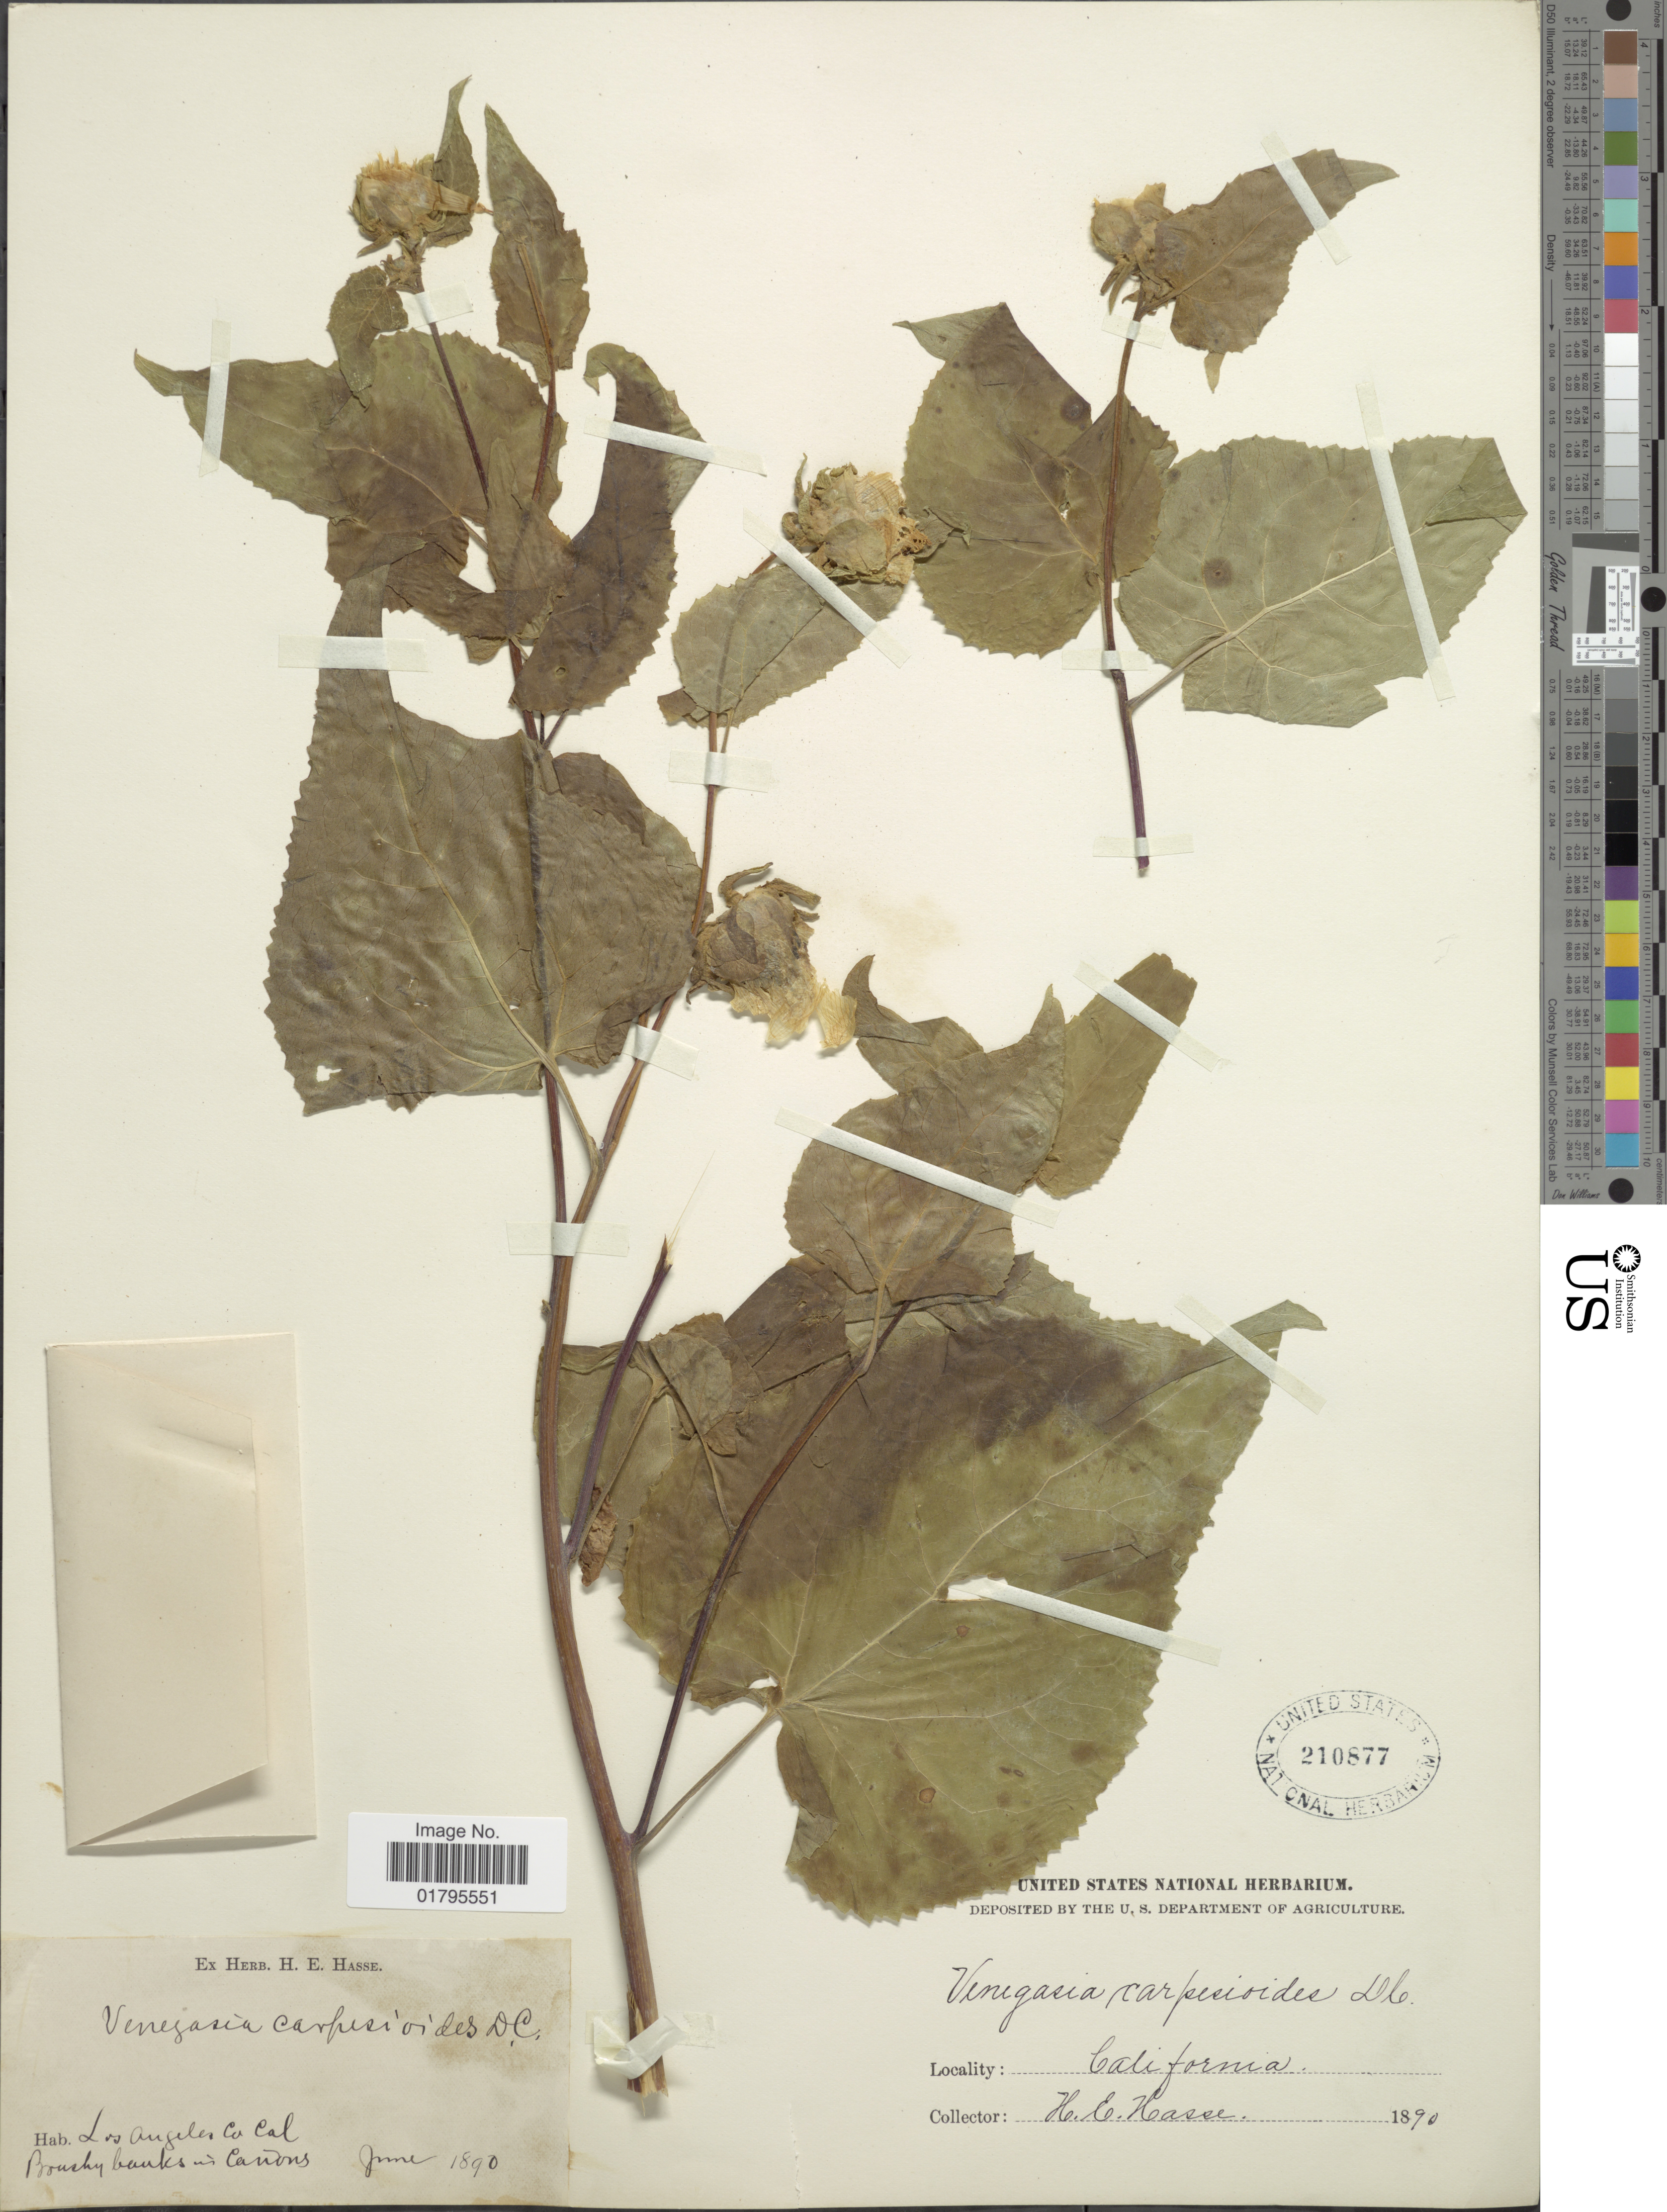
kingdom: Plantae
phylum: Tracheophyta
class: Magnoliopsida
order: Asterales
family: Asteraceae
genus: Venegasia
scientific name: Venegasia carpesioides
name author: DC.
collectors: H. E. Hasse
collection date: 1890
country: United States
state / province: California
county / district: Los Angeles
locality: Los Angeles Co.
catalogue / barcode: US 210877